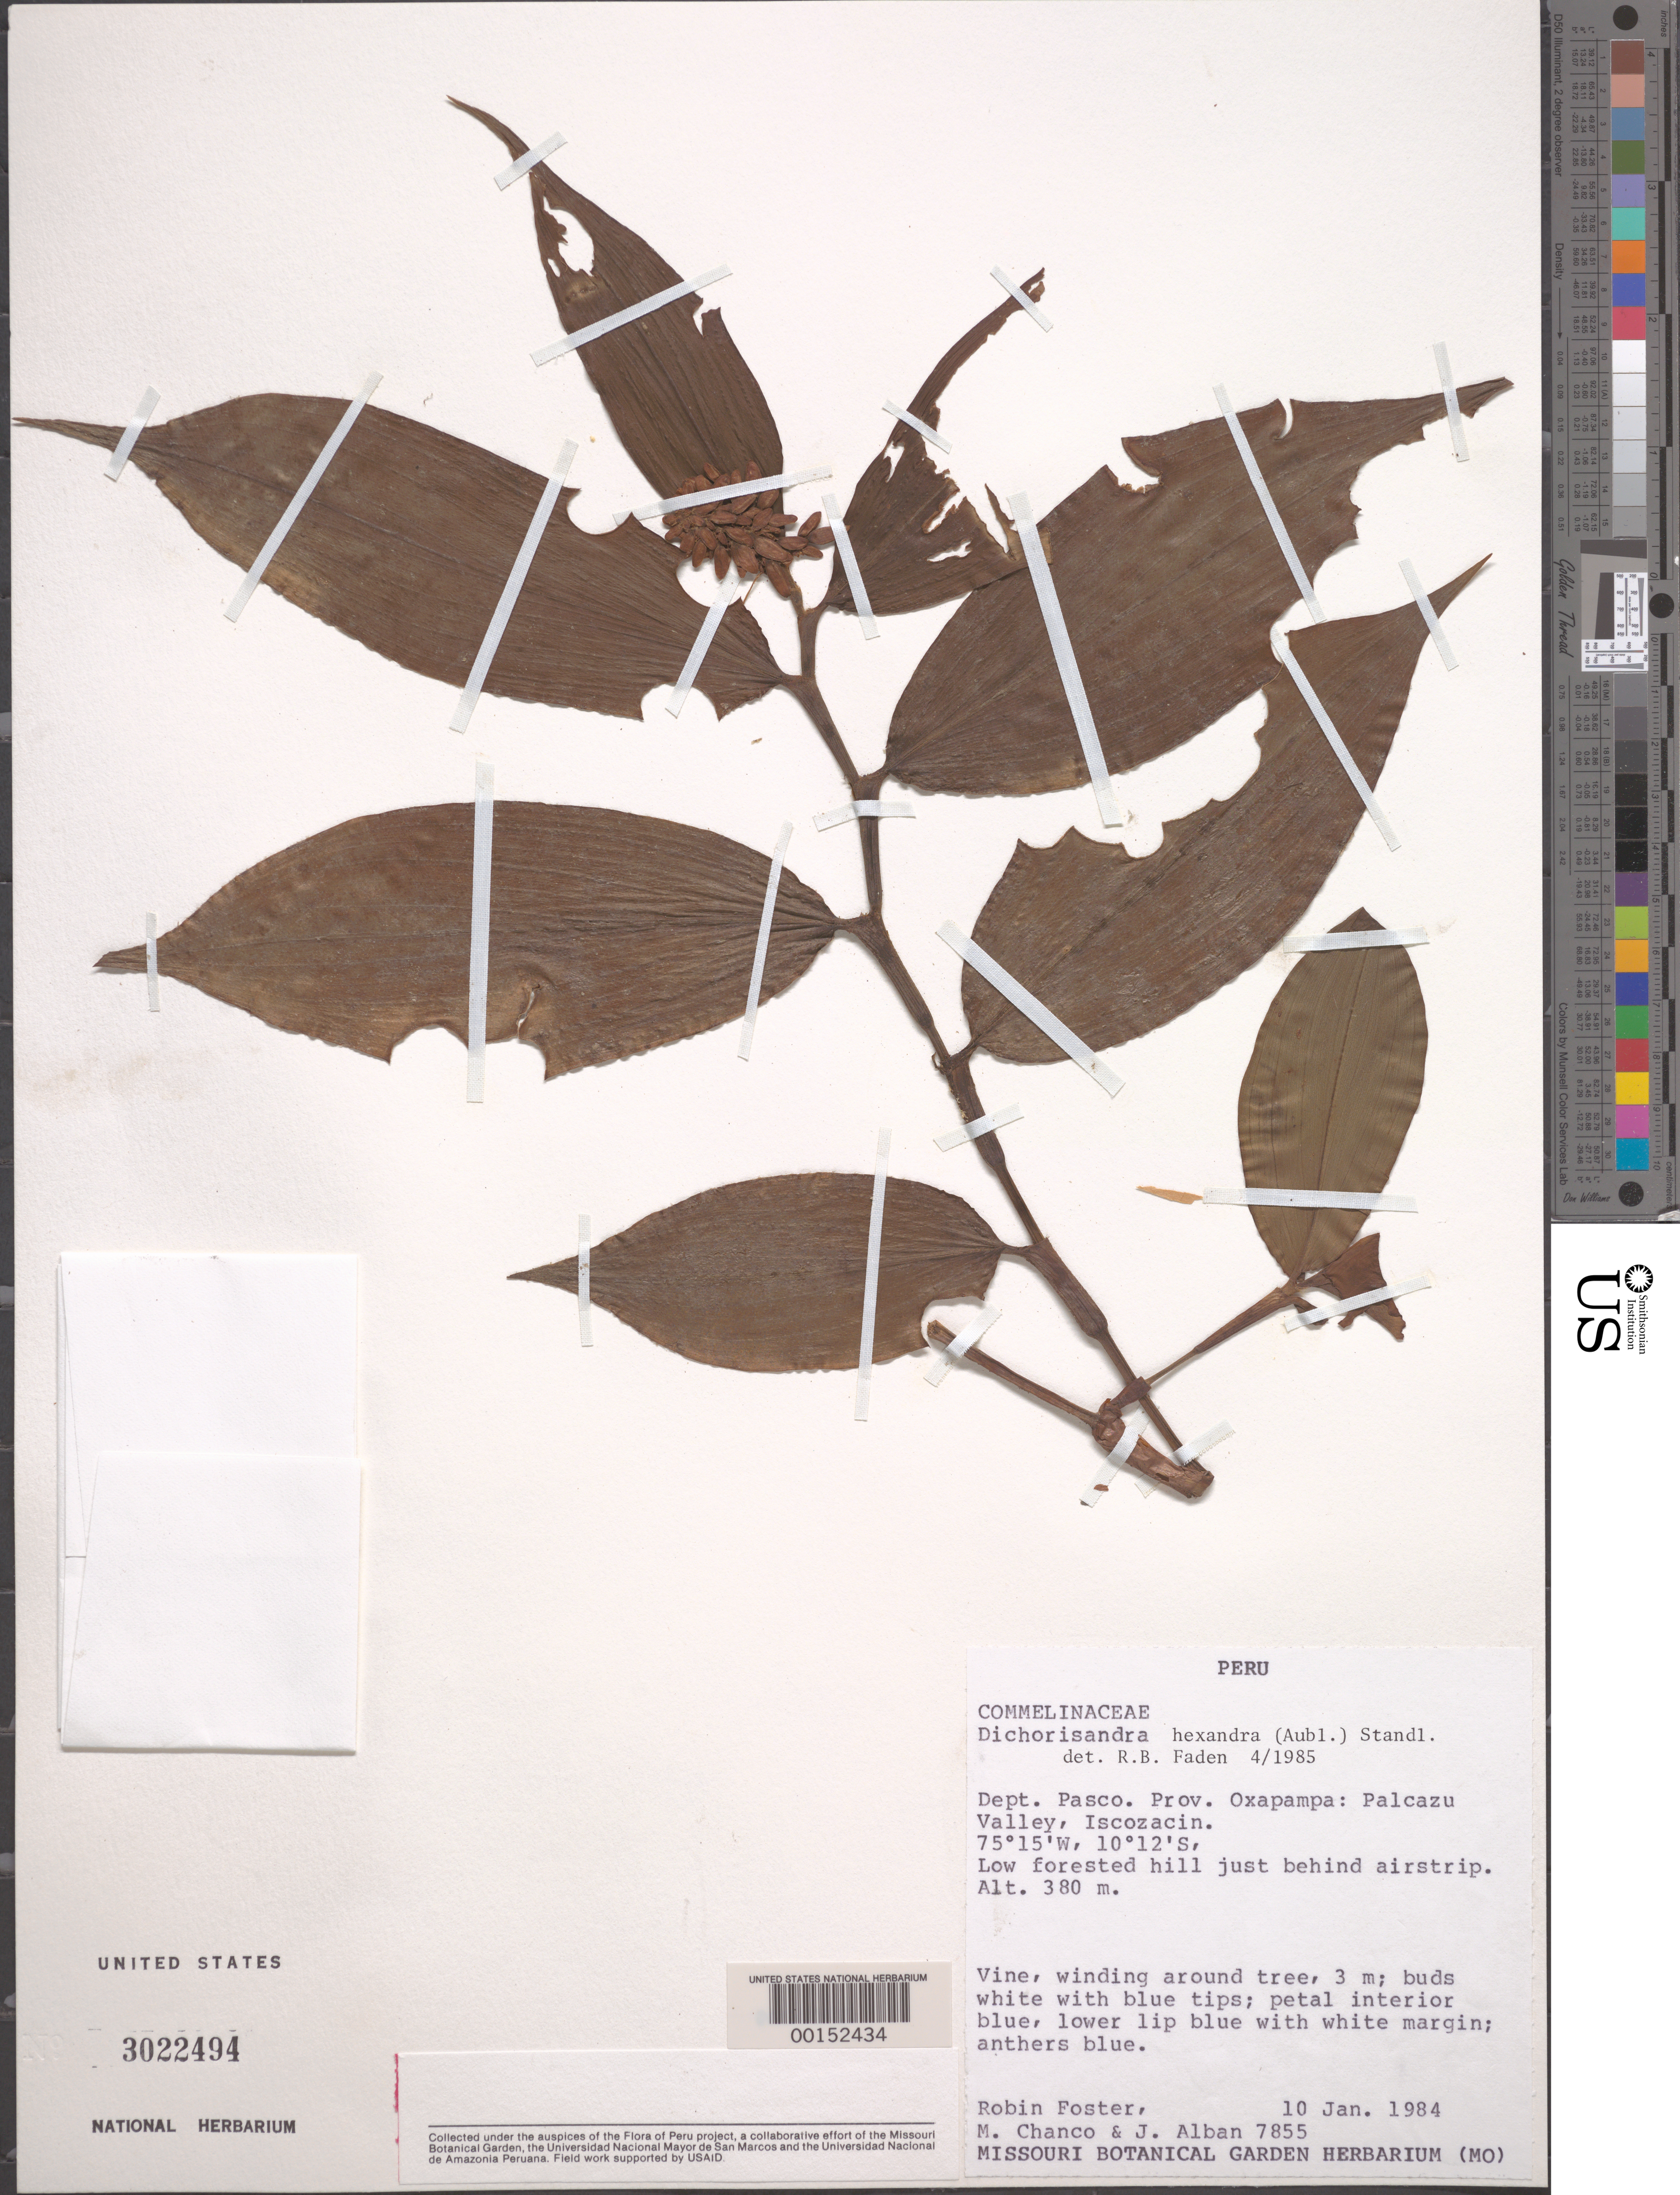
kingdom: Plantae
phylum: Tracheophyta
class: Liliopsida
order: Commelinales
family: Commelinaceae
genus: Dichorisandra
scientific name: Dichorisandra hexandra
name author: (Aubl.) Standl.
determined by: Faden, Robert B., (US), Smithsonian Institution - National Museum of Natural History (UNITED STATES)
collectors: J. Alban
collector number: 7855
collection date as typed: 10 Jan 1984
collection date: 1984-01-10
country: Peru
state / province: Pasco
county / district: Oxapampa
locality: Palcazu valley, iscozacin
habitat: Low forested hill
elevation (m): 380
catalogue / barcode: US 3022494